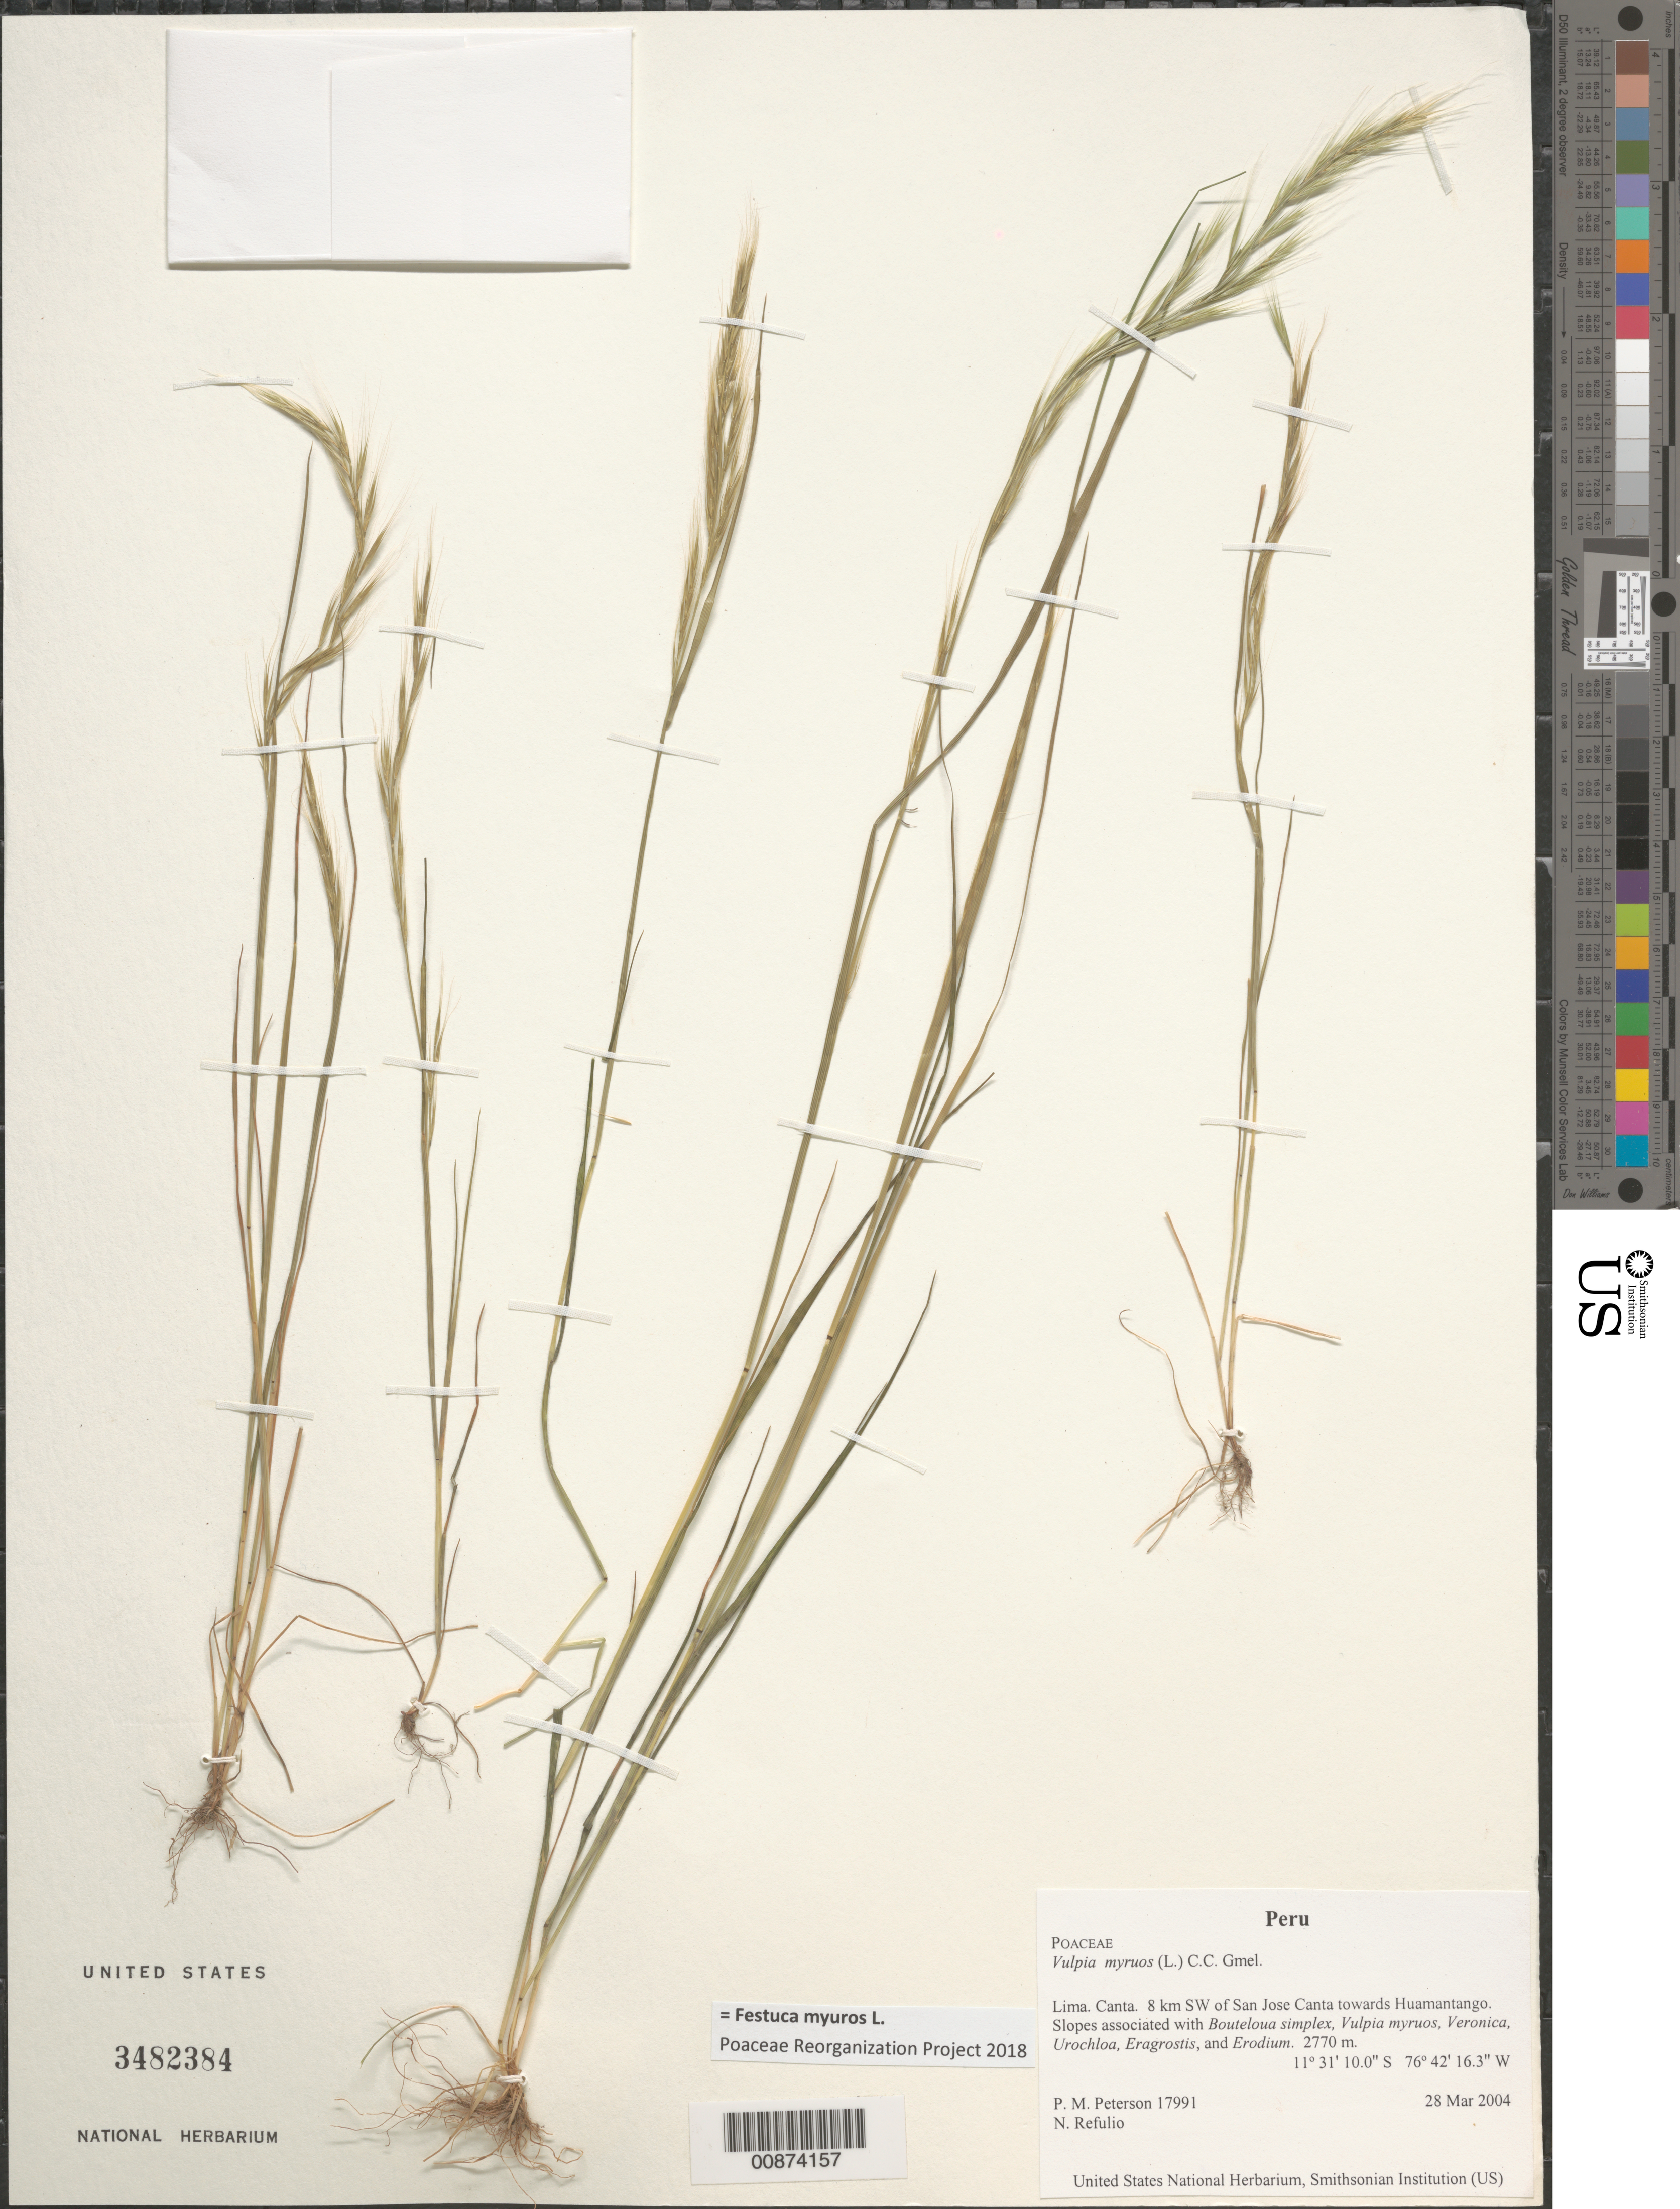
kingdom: Plantae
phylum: Tracheophyta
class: Liliopsida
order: Poales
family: Poaceae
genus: Festuca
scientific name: Festuca myuros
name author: L.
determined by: Poaceae Reorganization Project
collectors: P. M. Peterson & N. Refulio-Rodríguez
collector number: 17991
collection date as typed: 28 Mar 2004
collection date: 2004-03-28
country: Peru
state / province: Lima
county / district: Canta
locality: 8 km SW of San Jose Canta towards Huamantango. Slopes associated with Bouteloua simplex, Vulpia myruos, Veronica, Urochloa, Eragrostis, and Erodium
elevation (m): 2770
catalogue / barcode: US 3482384